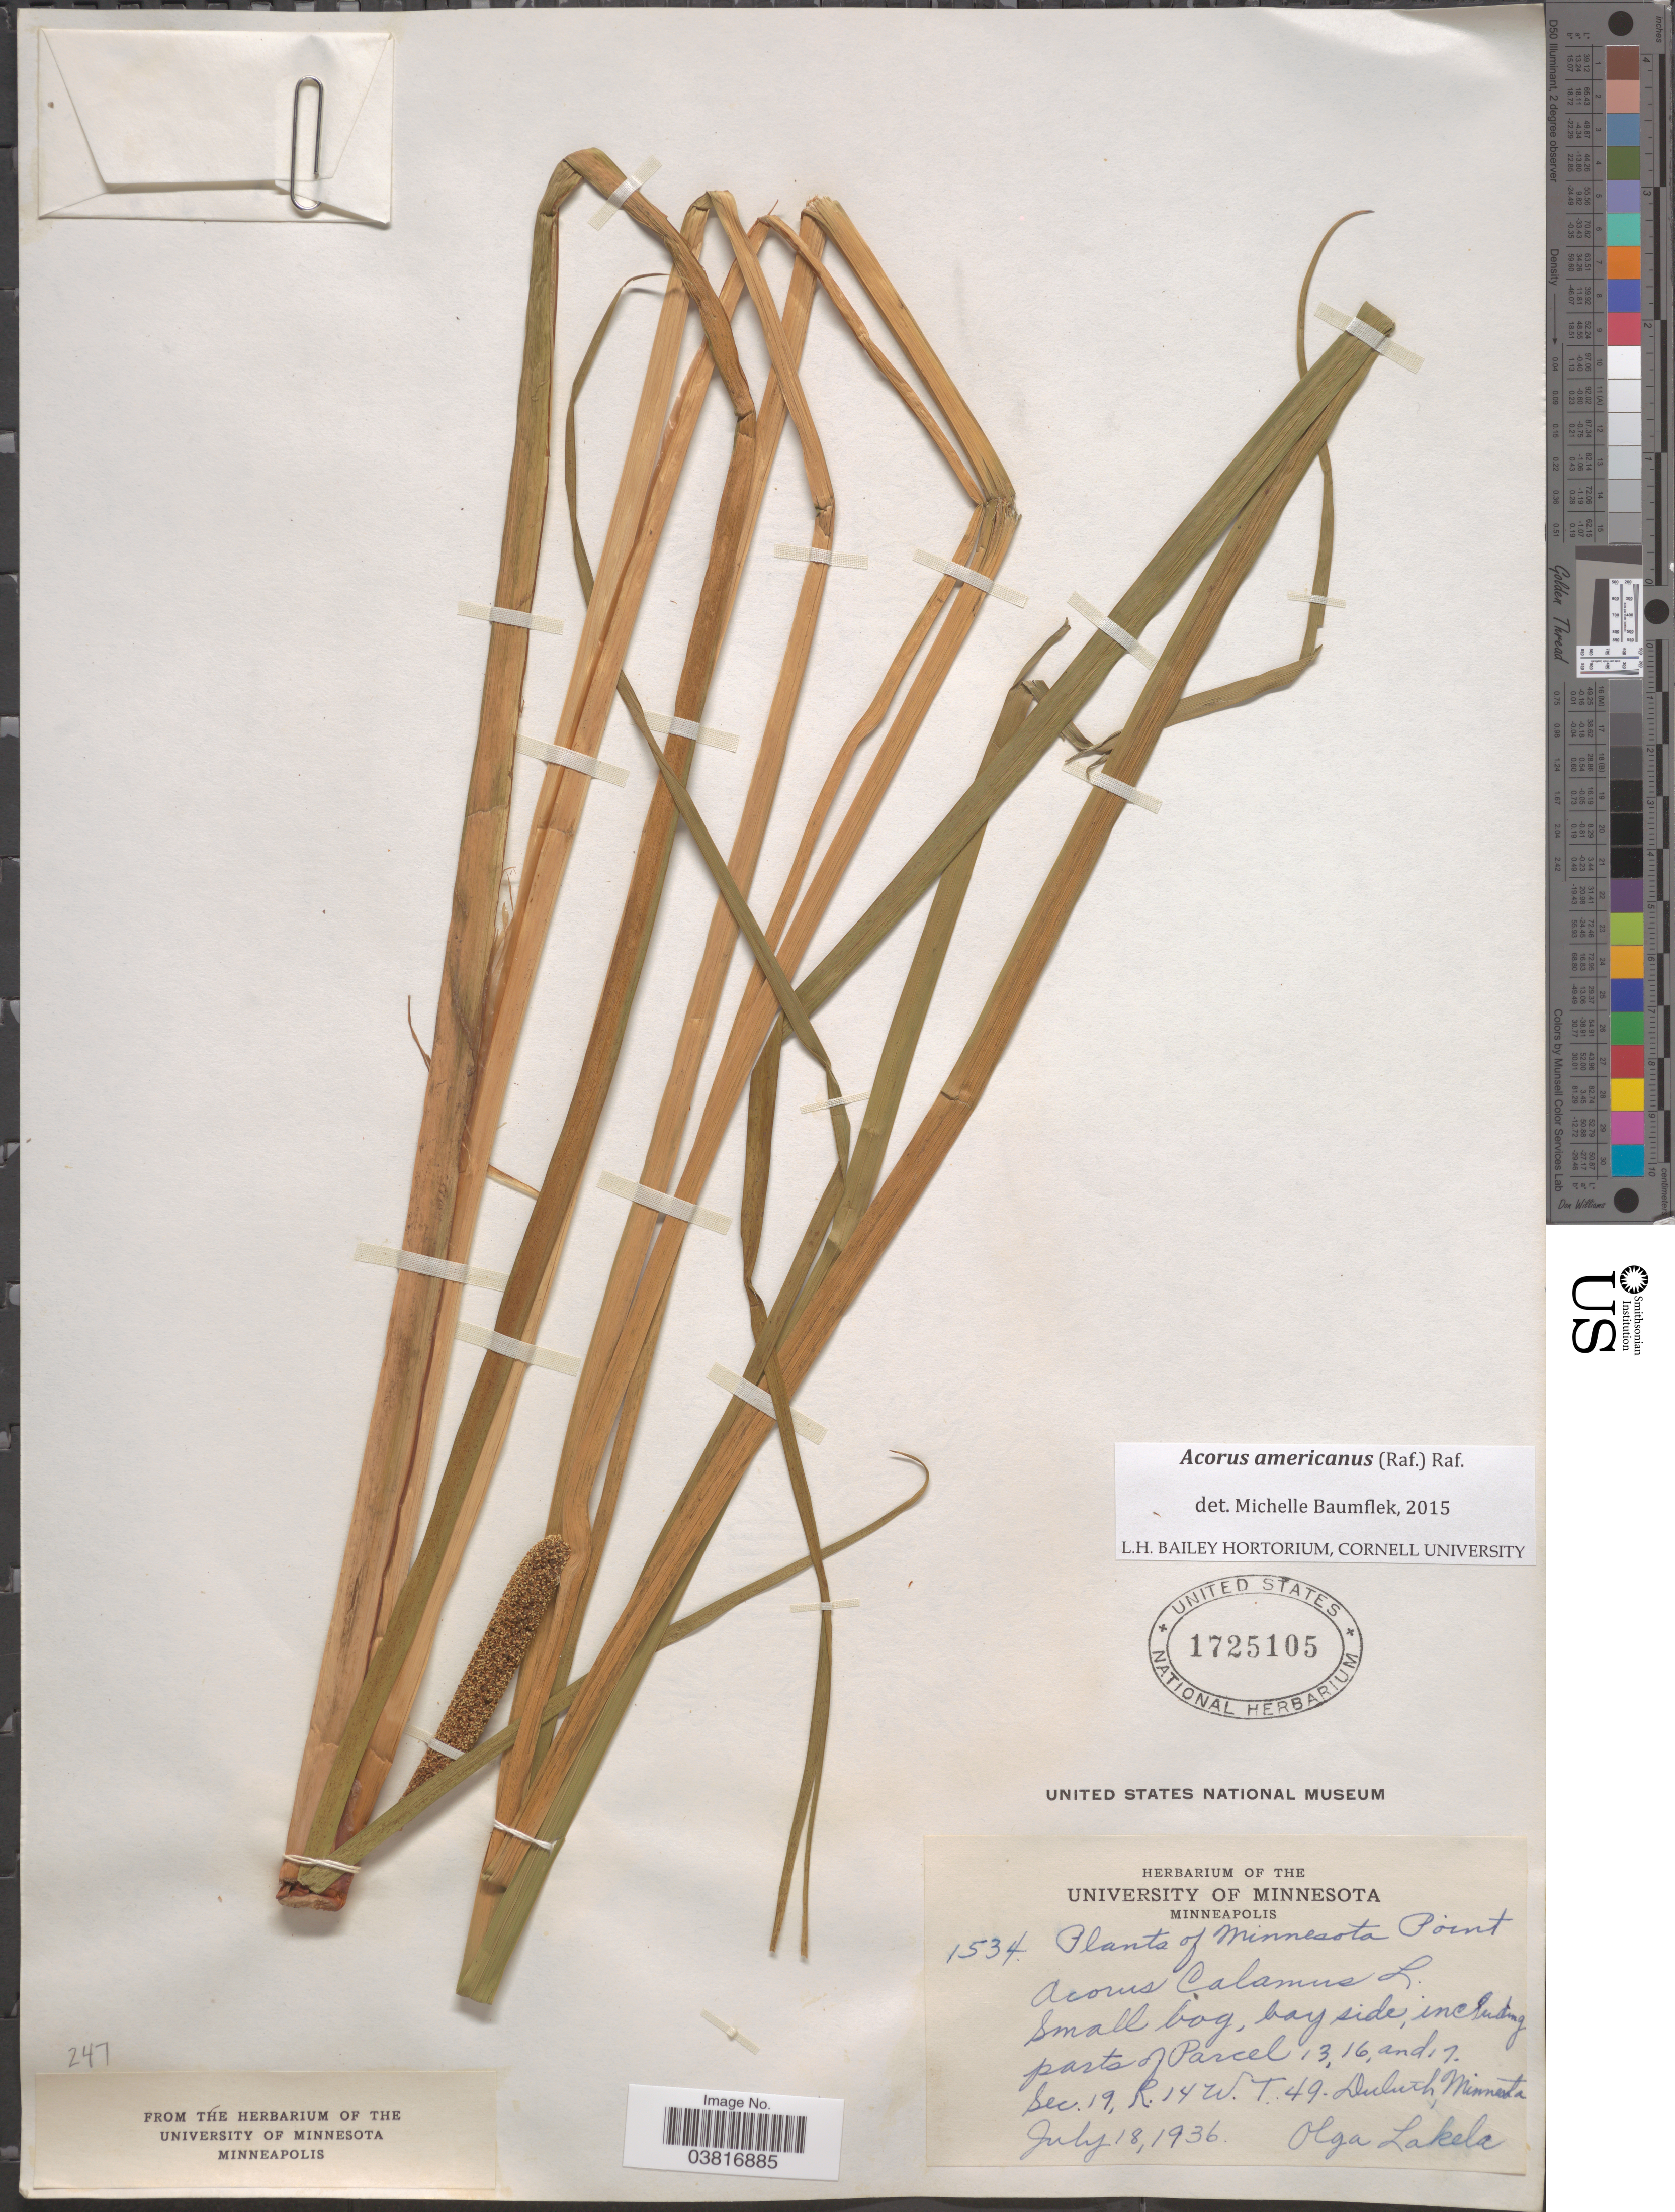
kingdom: Plantae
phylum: Tracheophyta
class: Liliopsida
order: Acorales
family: Acoraceae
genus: Acorus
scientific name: Acorus americanus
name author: (Raf.) Raf.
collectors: O. K. Lakela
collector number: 1534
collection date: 1936-07-18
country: United States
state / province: Minnesota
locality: Minnesota Point. Parts of Parcel 13, 16, and 17. Sec. 19, R.14 W.T. 49. Duluth.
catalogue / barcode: US 1725105